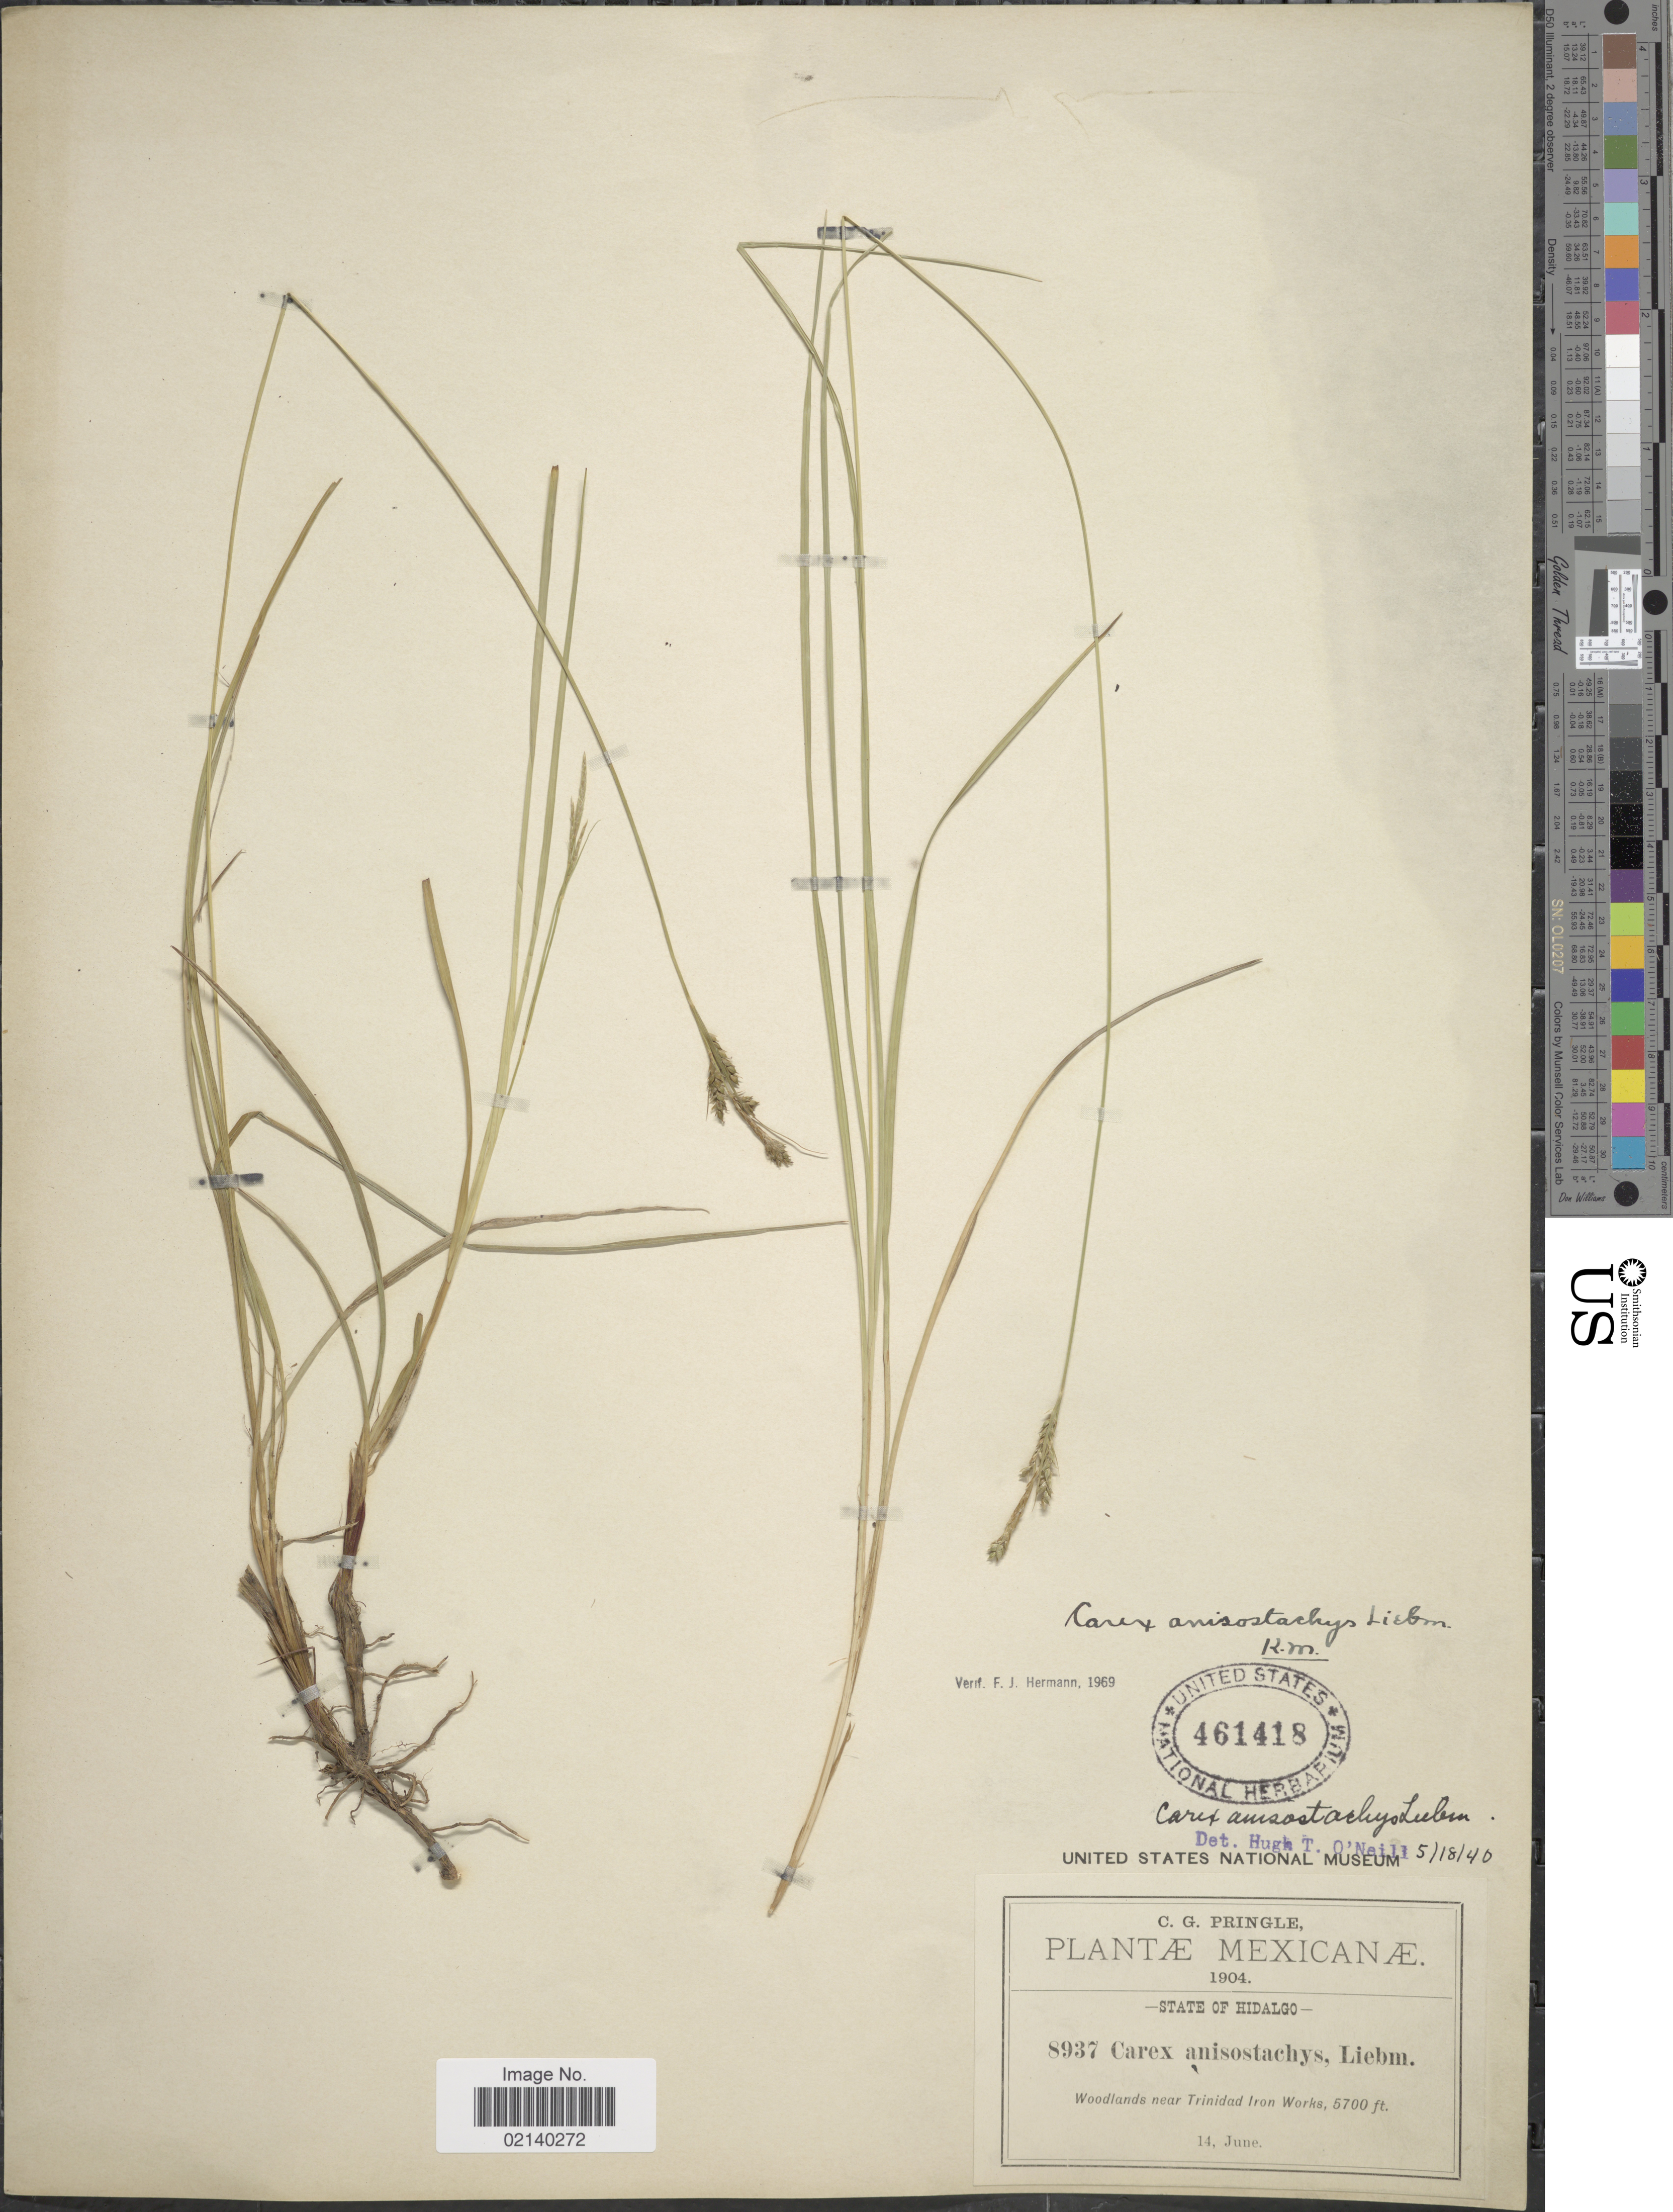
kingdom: Plantae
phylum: Tracheophyta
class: Liliopsida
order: Poales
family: Cyperaceae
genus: Carex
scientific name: Carex anisostachys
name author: Liebm.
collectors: C. G. Pringle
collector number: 8937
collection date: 1904-06-14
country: Mexico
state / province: Hidalgo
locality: Woodlands near Trinidad Iron Works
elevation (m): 1737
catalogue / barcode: US 461418